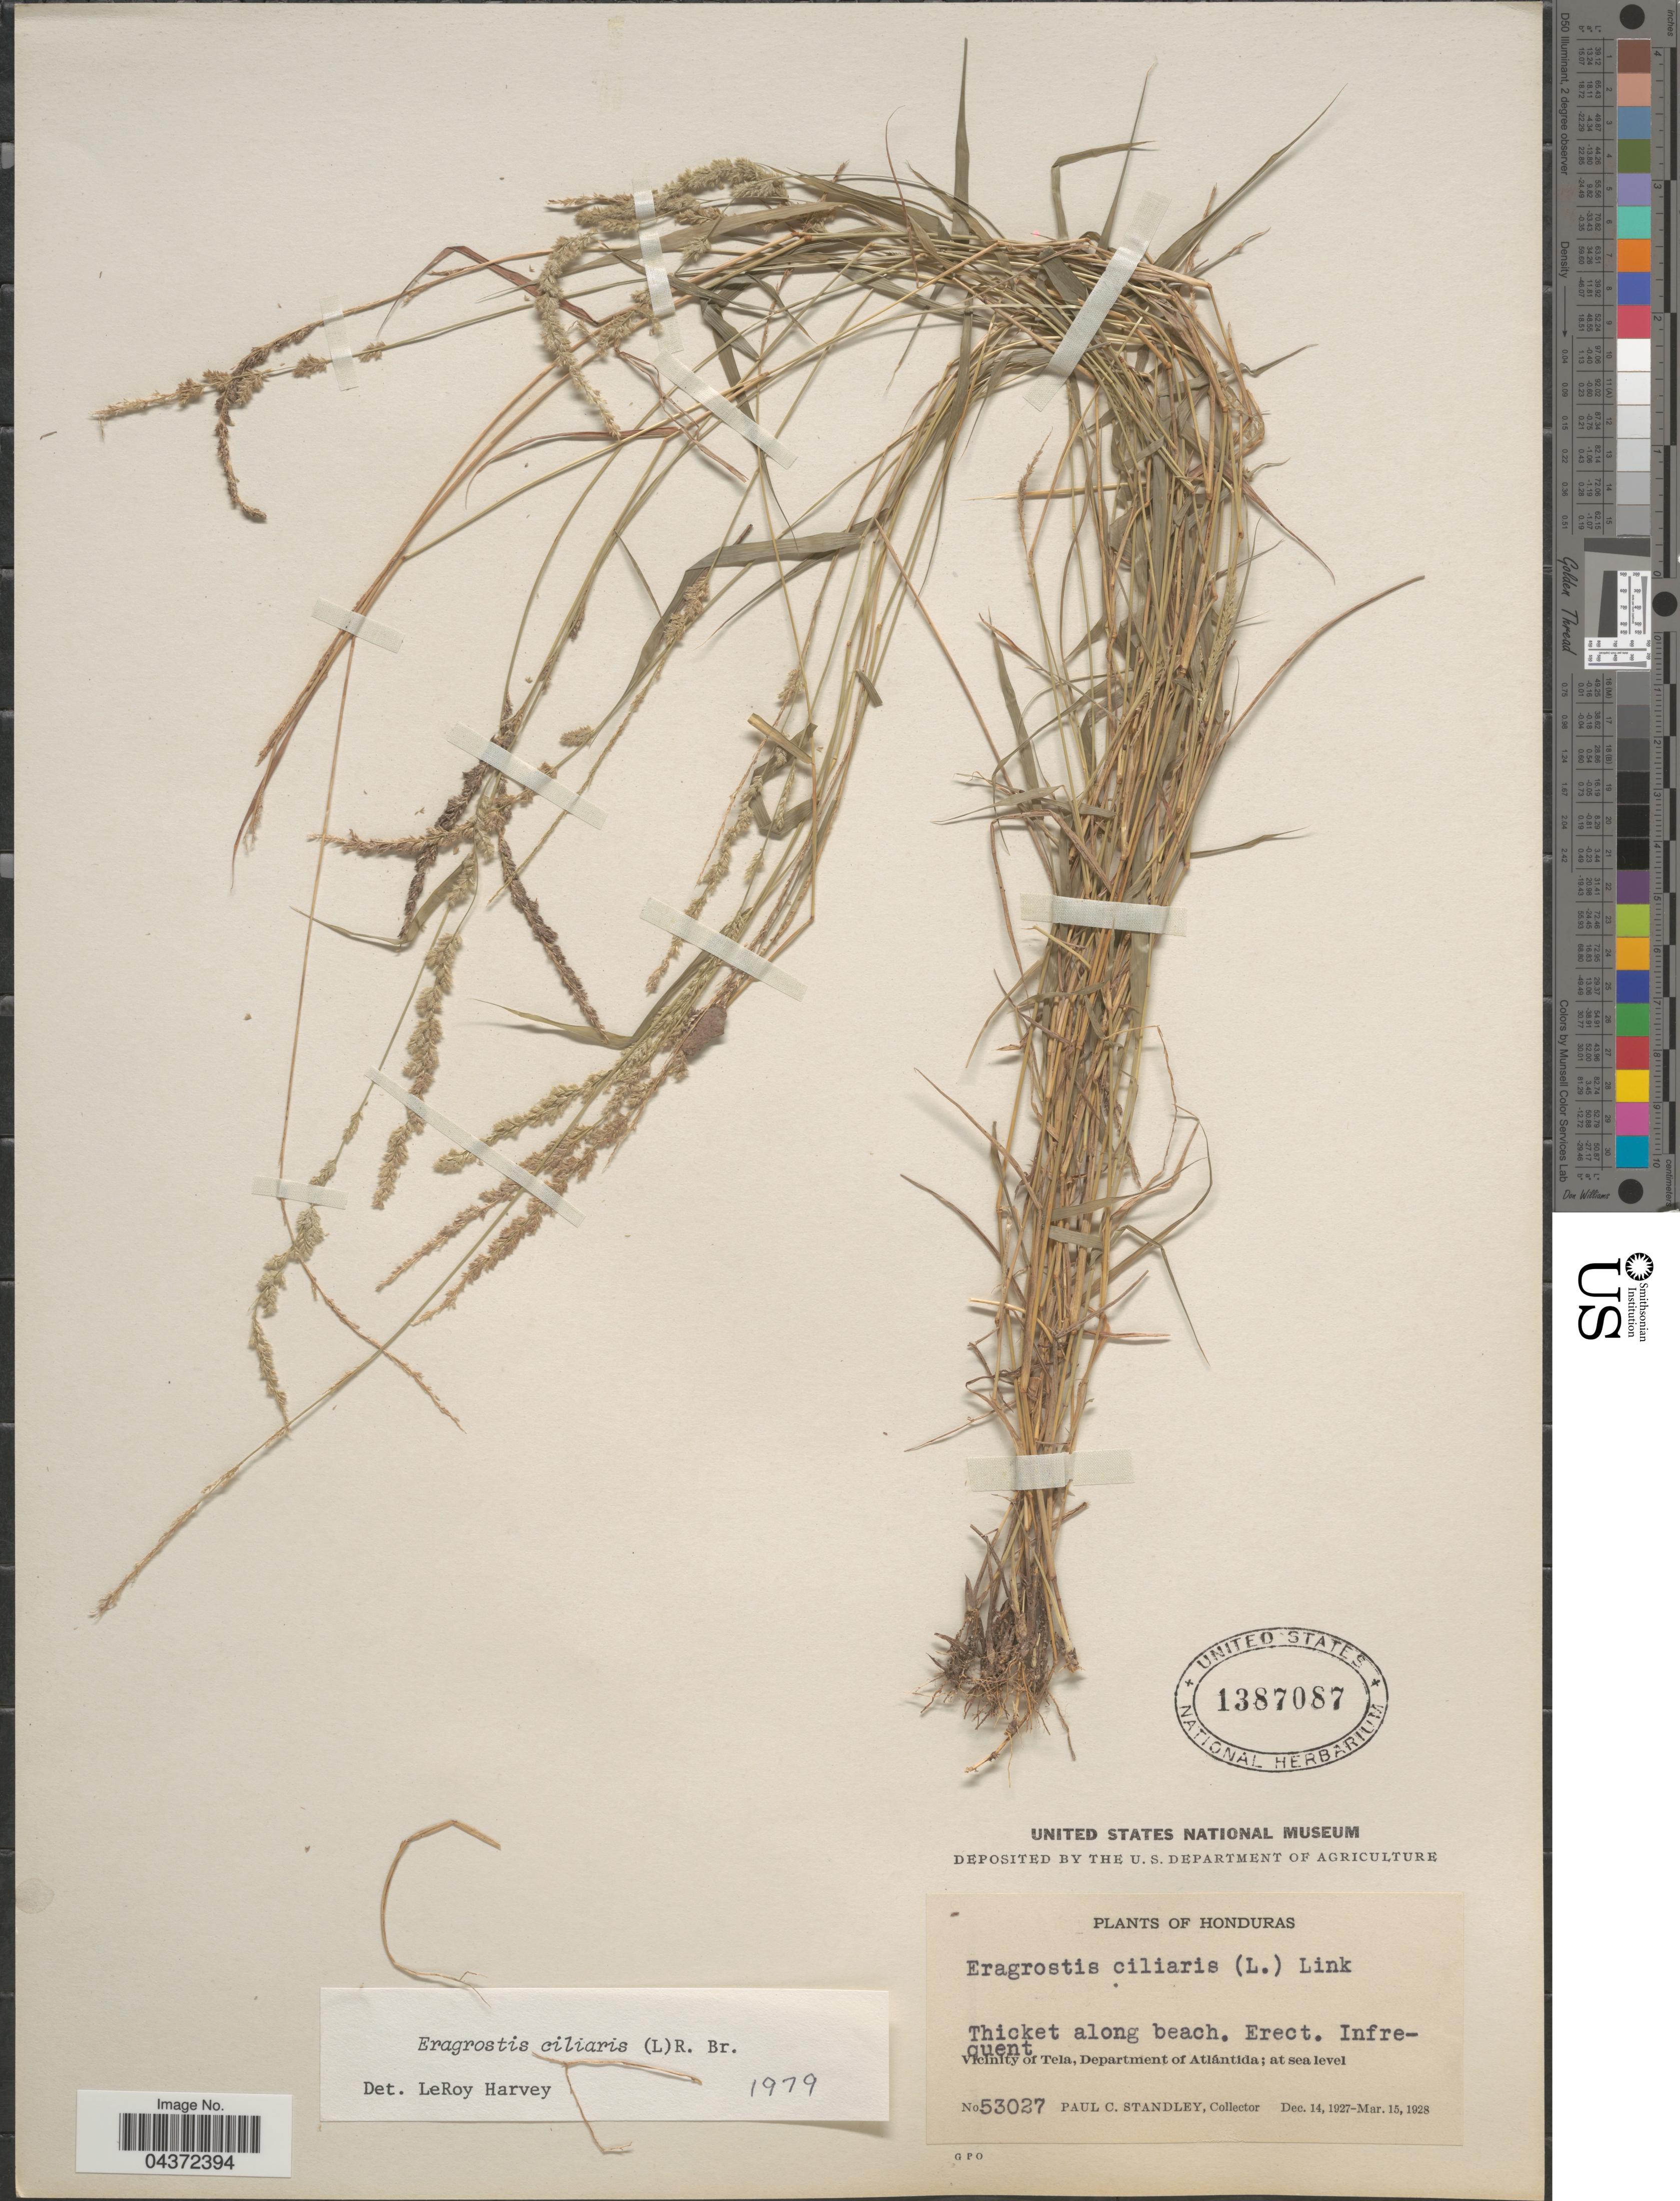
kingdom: Plantae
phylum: Tracheophyta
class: Liliopsida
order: Poales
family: Poaceae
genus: Eragrostis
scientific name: Eragrostis ciliaris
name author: (L.) R. Br.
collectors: P. C. Standley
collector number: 53027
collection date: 1927-12-14/1928-03-15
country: Honduras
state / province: Atlantida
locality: Vicinity of Tela, Department of Atlántida.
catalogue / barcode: US 1387087